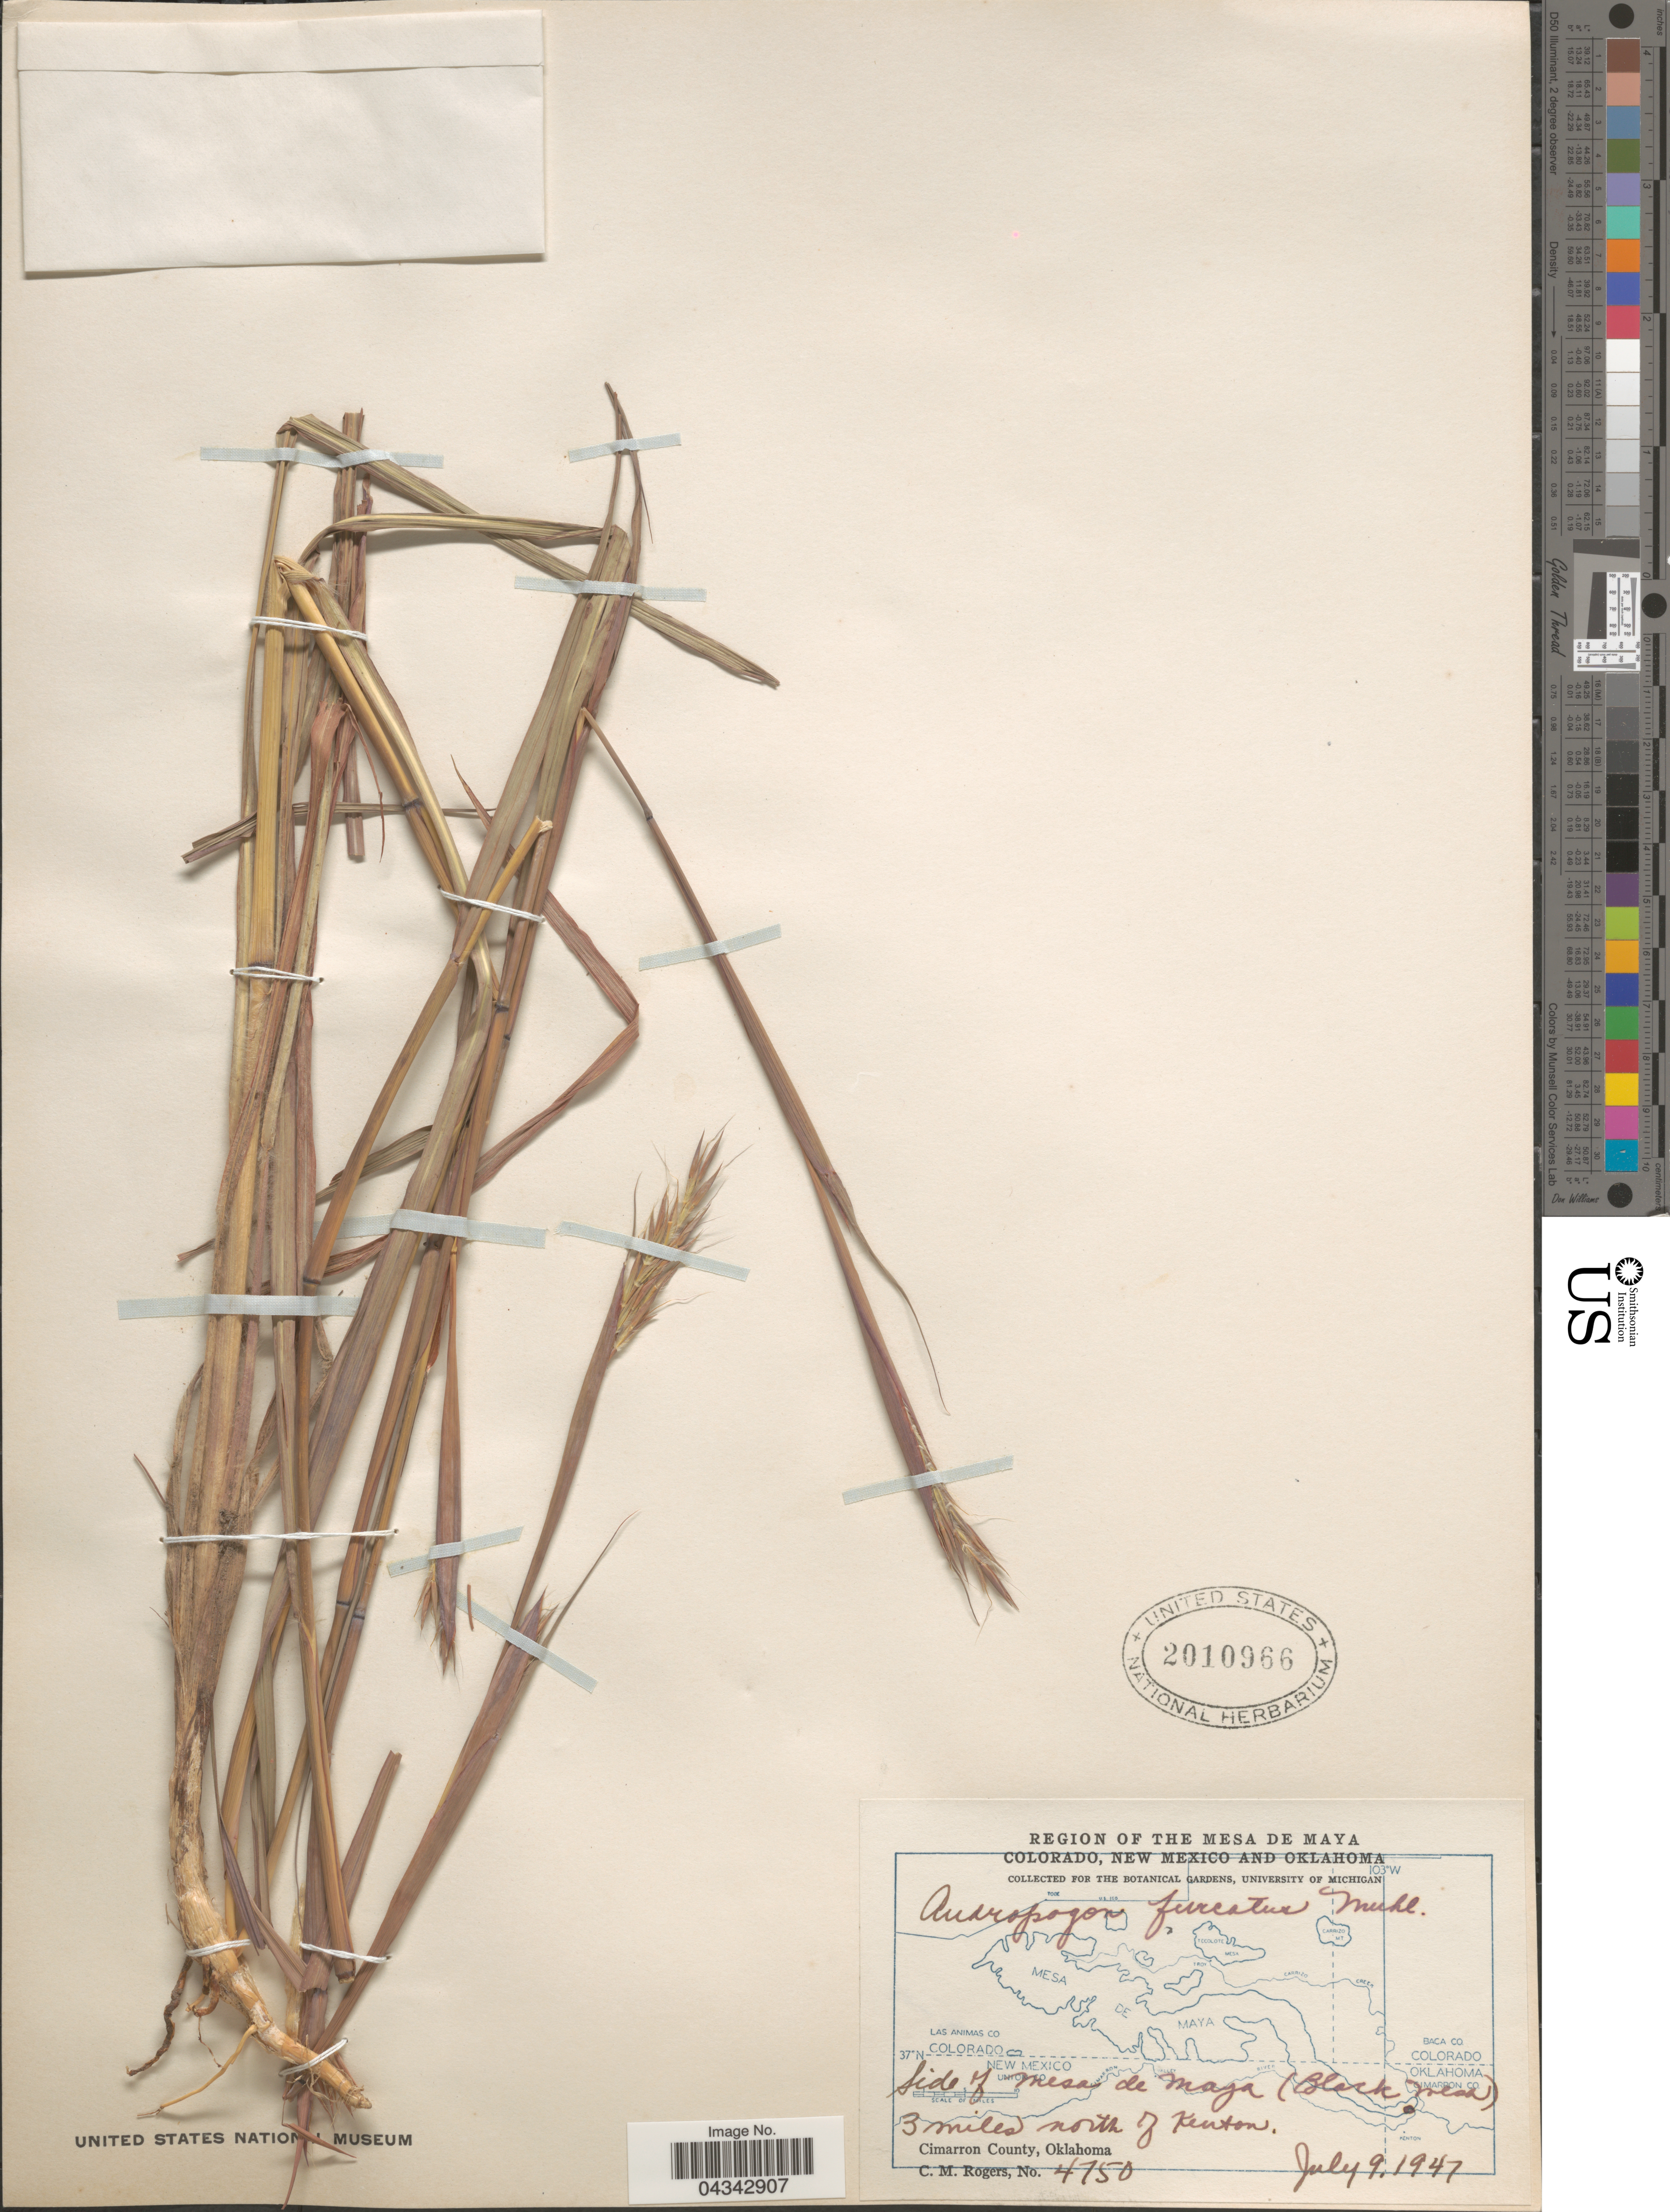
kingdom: Plantae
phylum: Tracheophyta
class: Liliopsida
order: Poales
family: Poaceae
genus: Andropogon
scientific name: Andropogon gerardii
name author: Vitman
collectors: C. M. Rogers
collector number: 4750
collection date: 1947-07-09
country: United States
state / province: Oklahoma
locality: Region of the Mesa de Maya. Side of Mesa de Maya (Black Mesa) 3 miles north of Kenton. Cimarron County.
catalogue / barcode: US 2010966